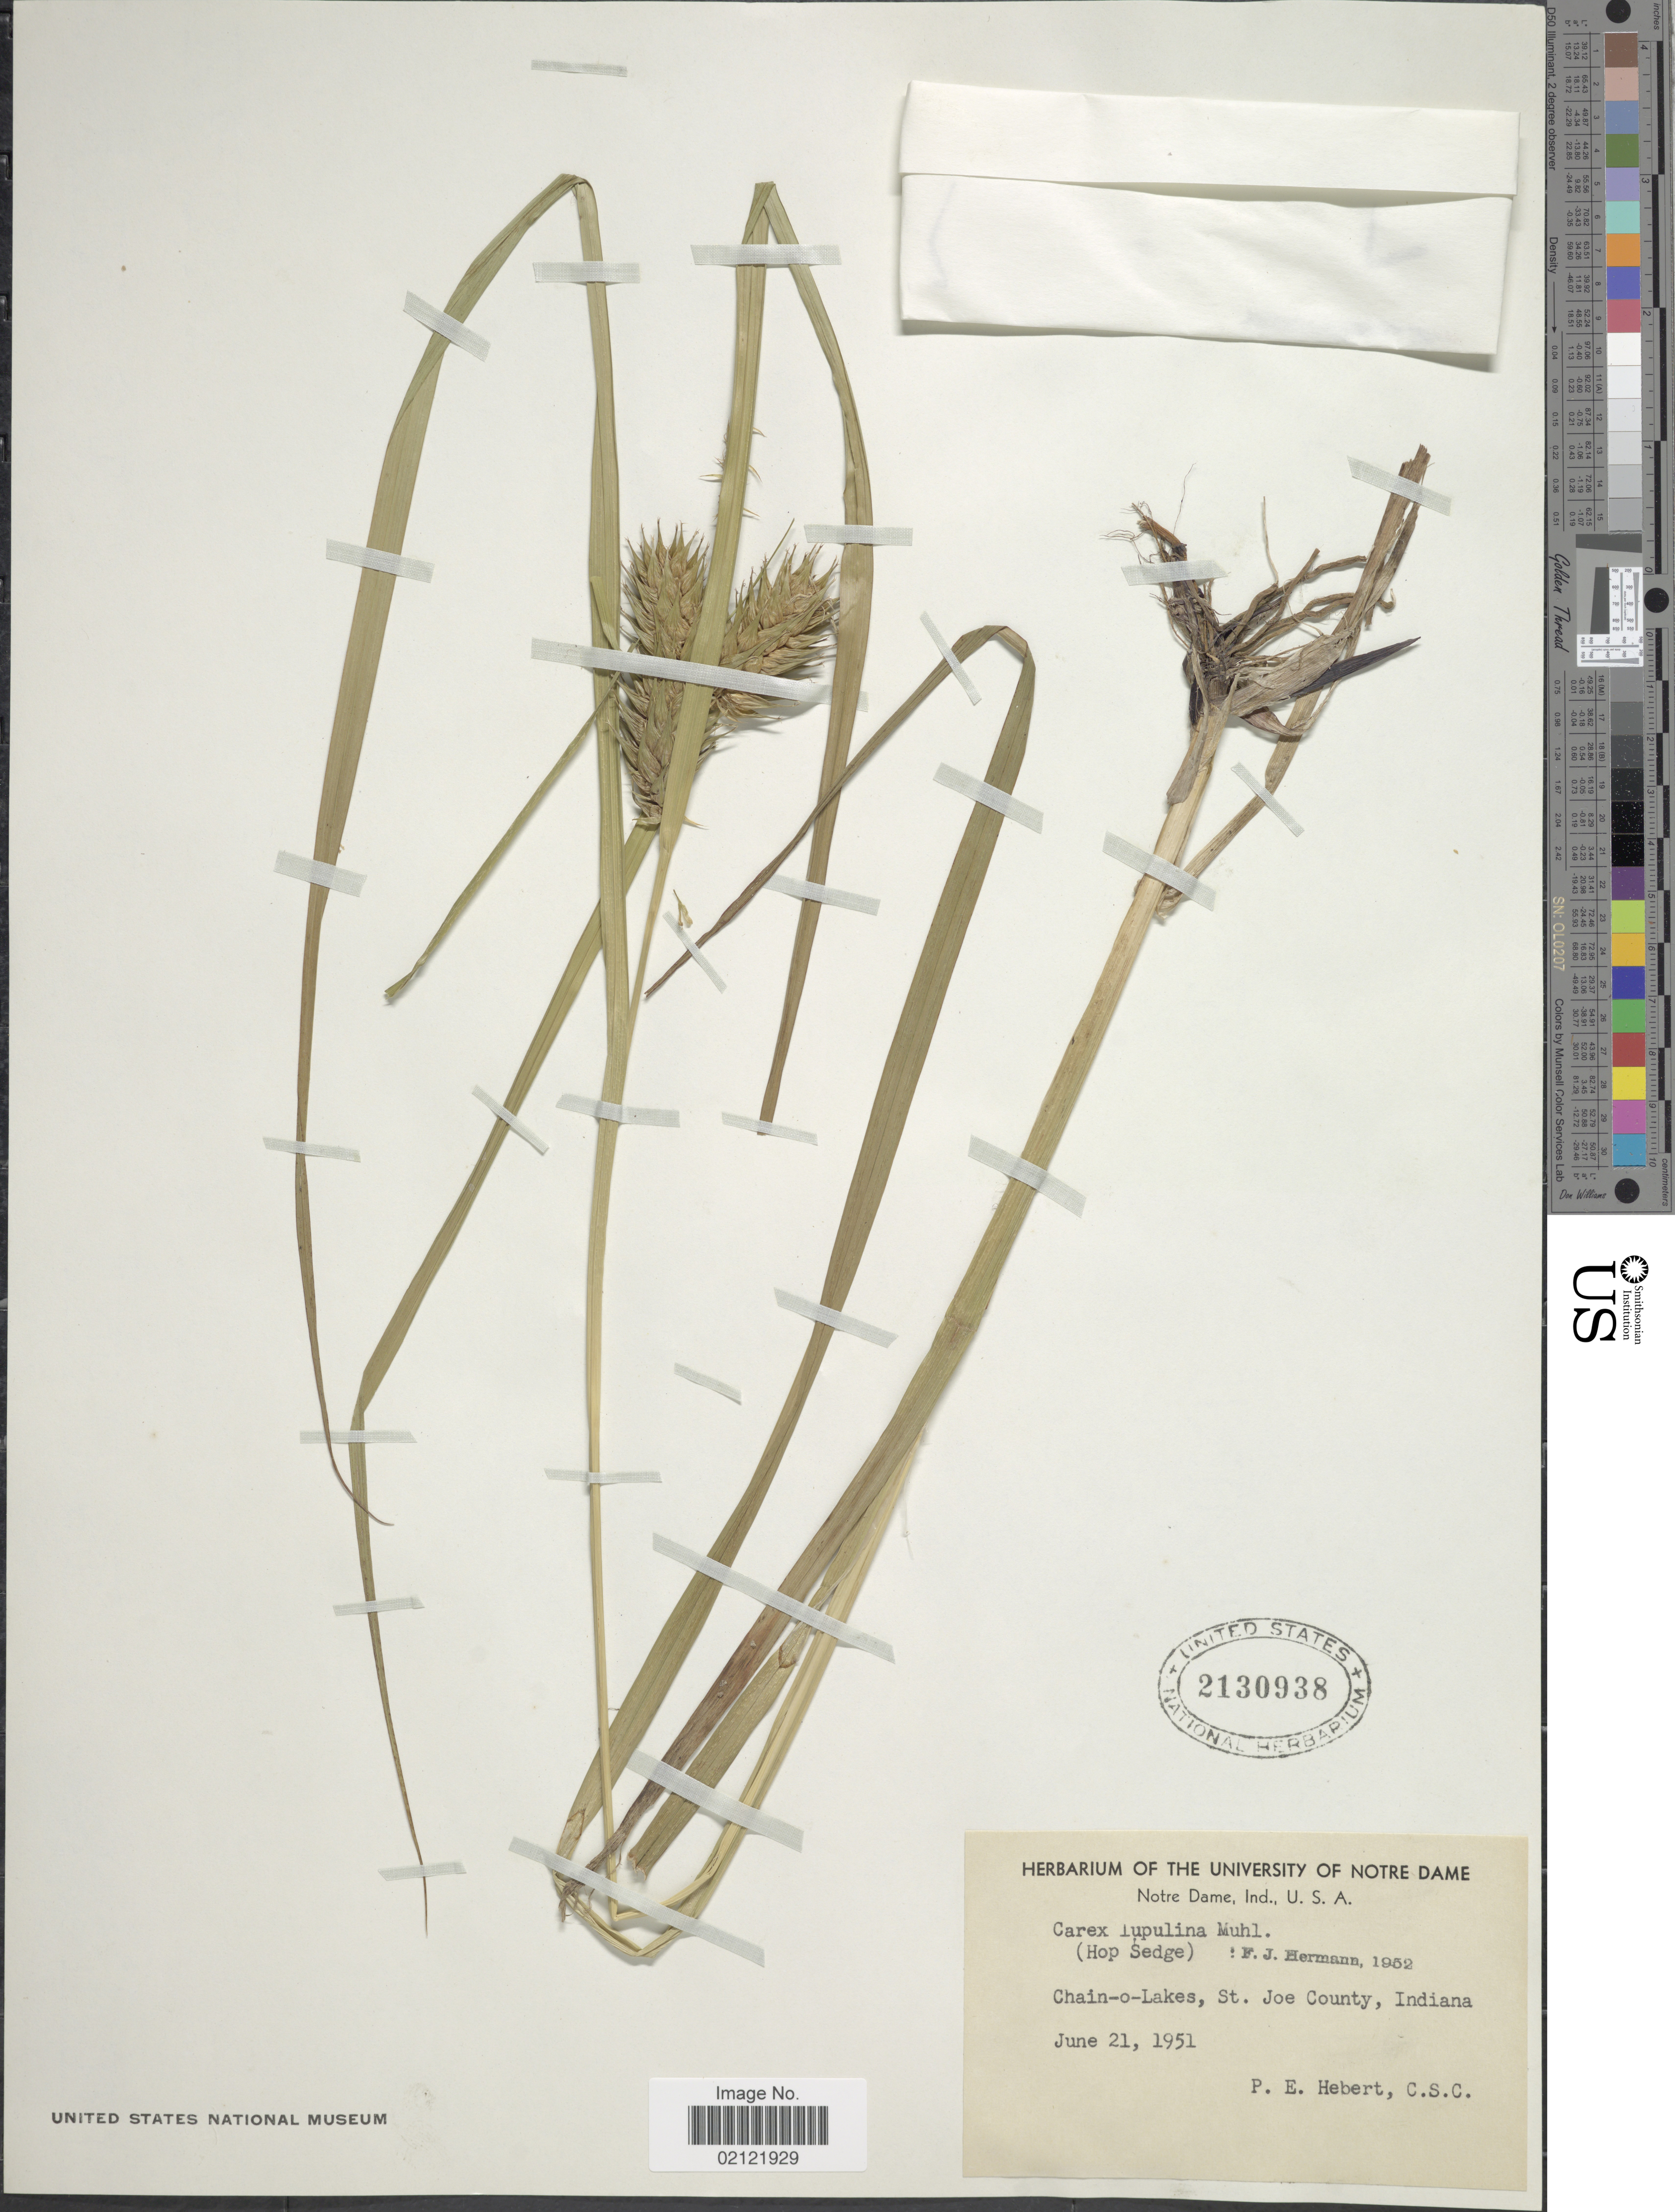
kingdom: Plantae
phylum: Tracheophyta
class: Liliopsida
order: Poales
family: Cyperaceae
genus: Carex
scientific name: Carex lupulina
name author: Muhl. ex Willd.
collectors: P. Hebert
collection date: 1951-06-21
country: United States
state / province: Indiana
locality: Chain-o-Lakes, St. Joe County, Indiana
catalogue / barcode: US 2130938